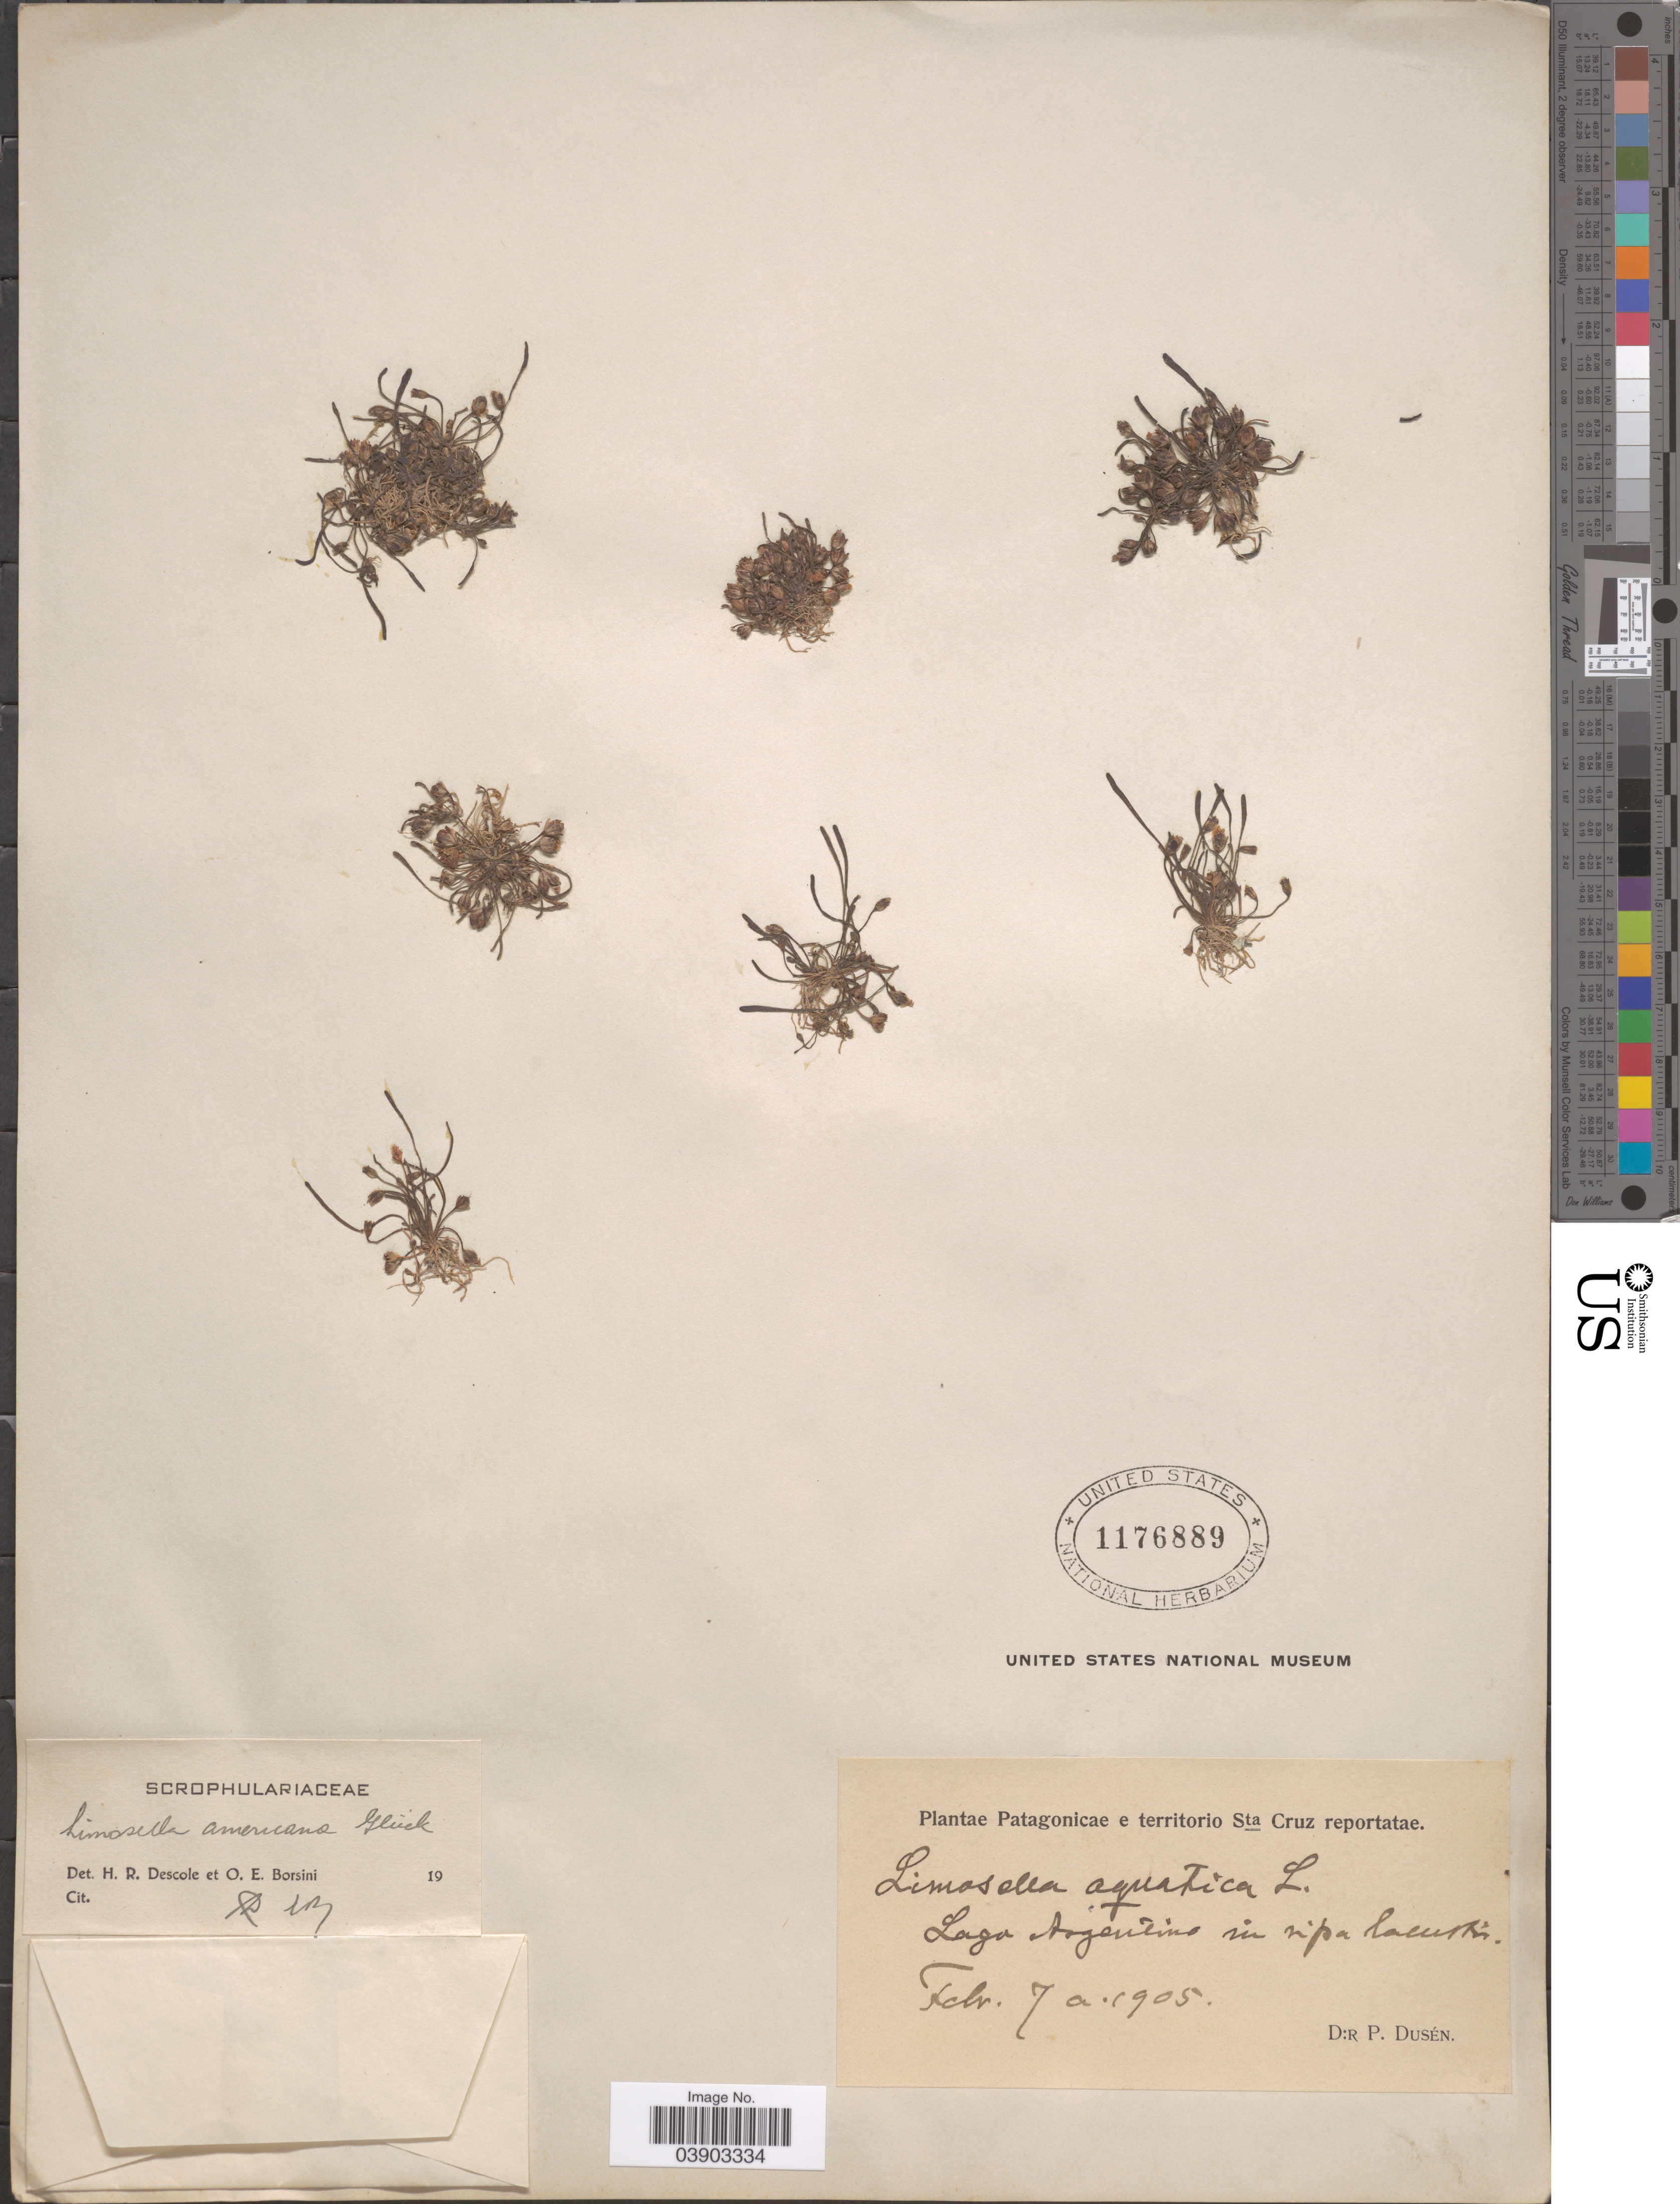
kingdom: Plantae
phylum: Tracheophyta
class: Magnoliopsida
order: Lamiales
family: Scrophulariaceae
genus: Limosella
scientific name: Limosella aquatica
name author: L.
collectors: P. Dusén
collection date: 1905-02-07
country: Argentina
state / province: Santa Cruz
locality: Patagonicae e territorio Sta Cruz reportatae. Lago Argentina in ripa lacunti.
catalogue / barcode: US 1176889